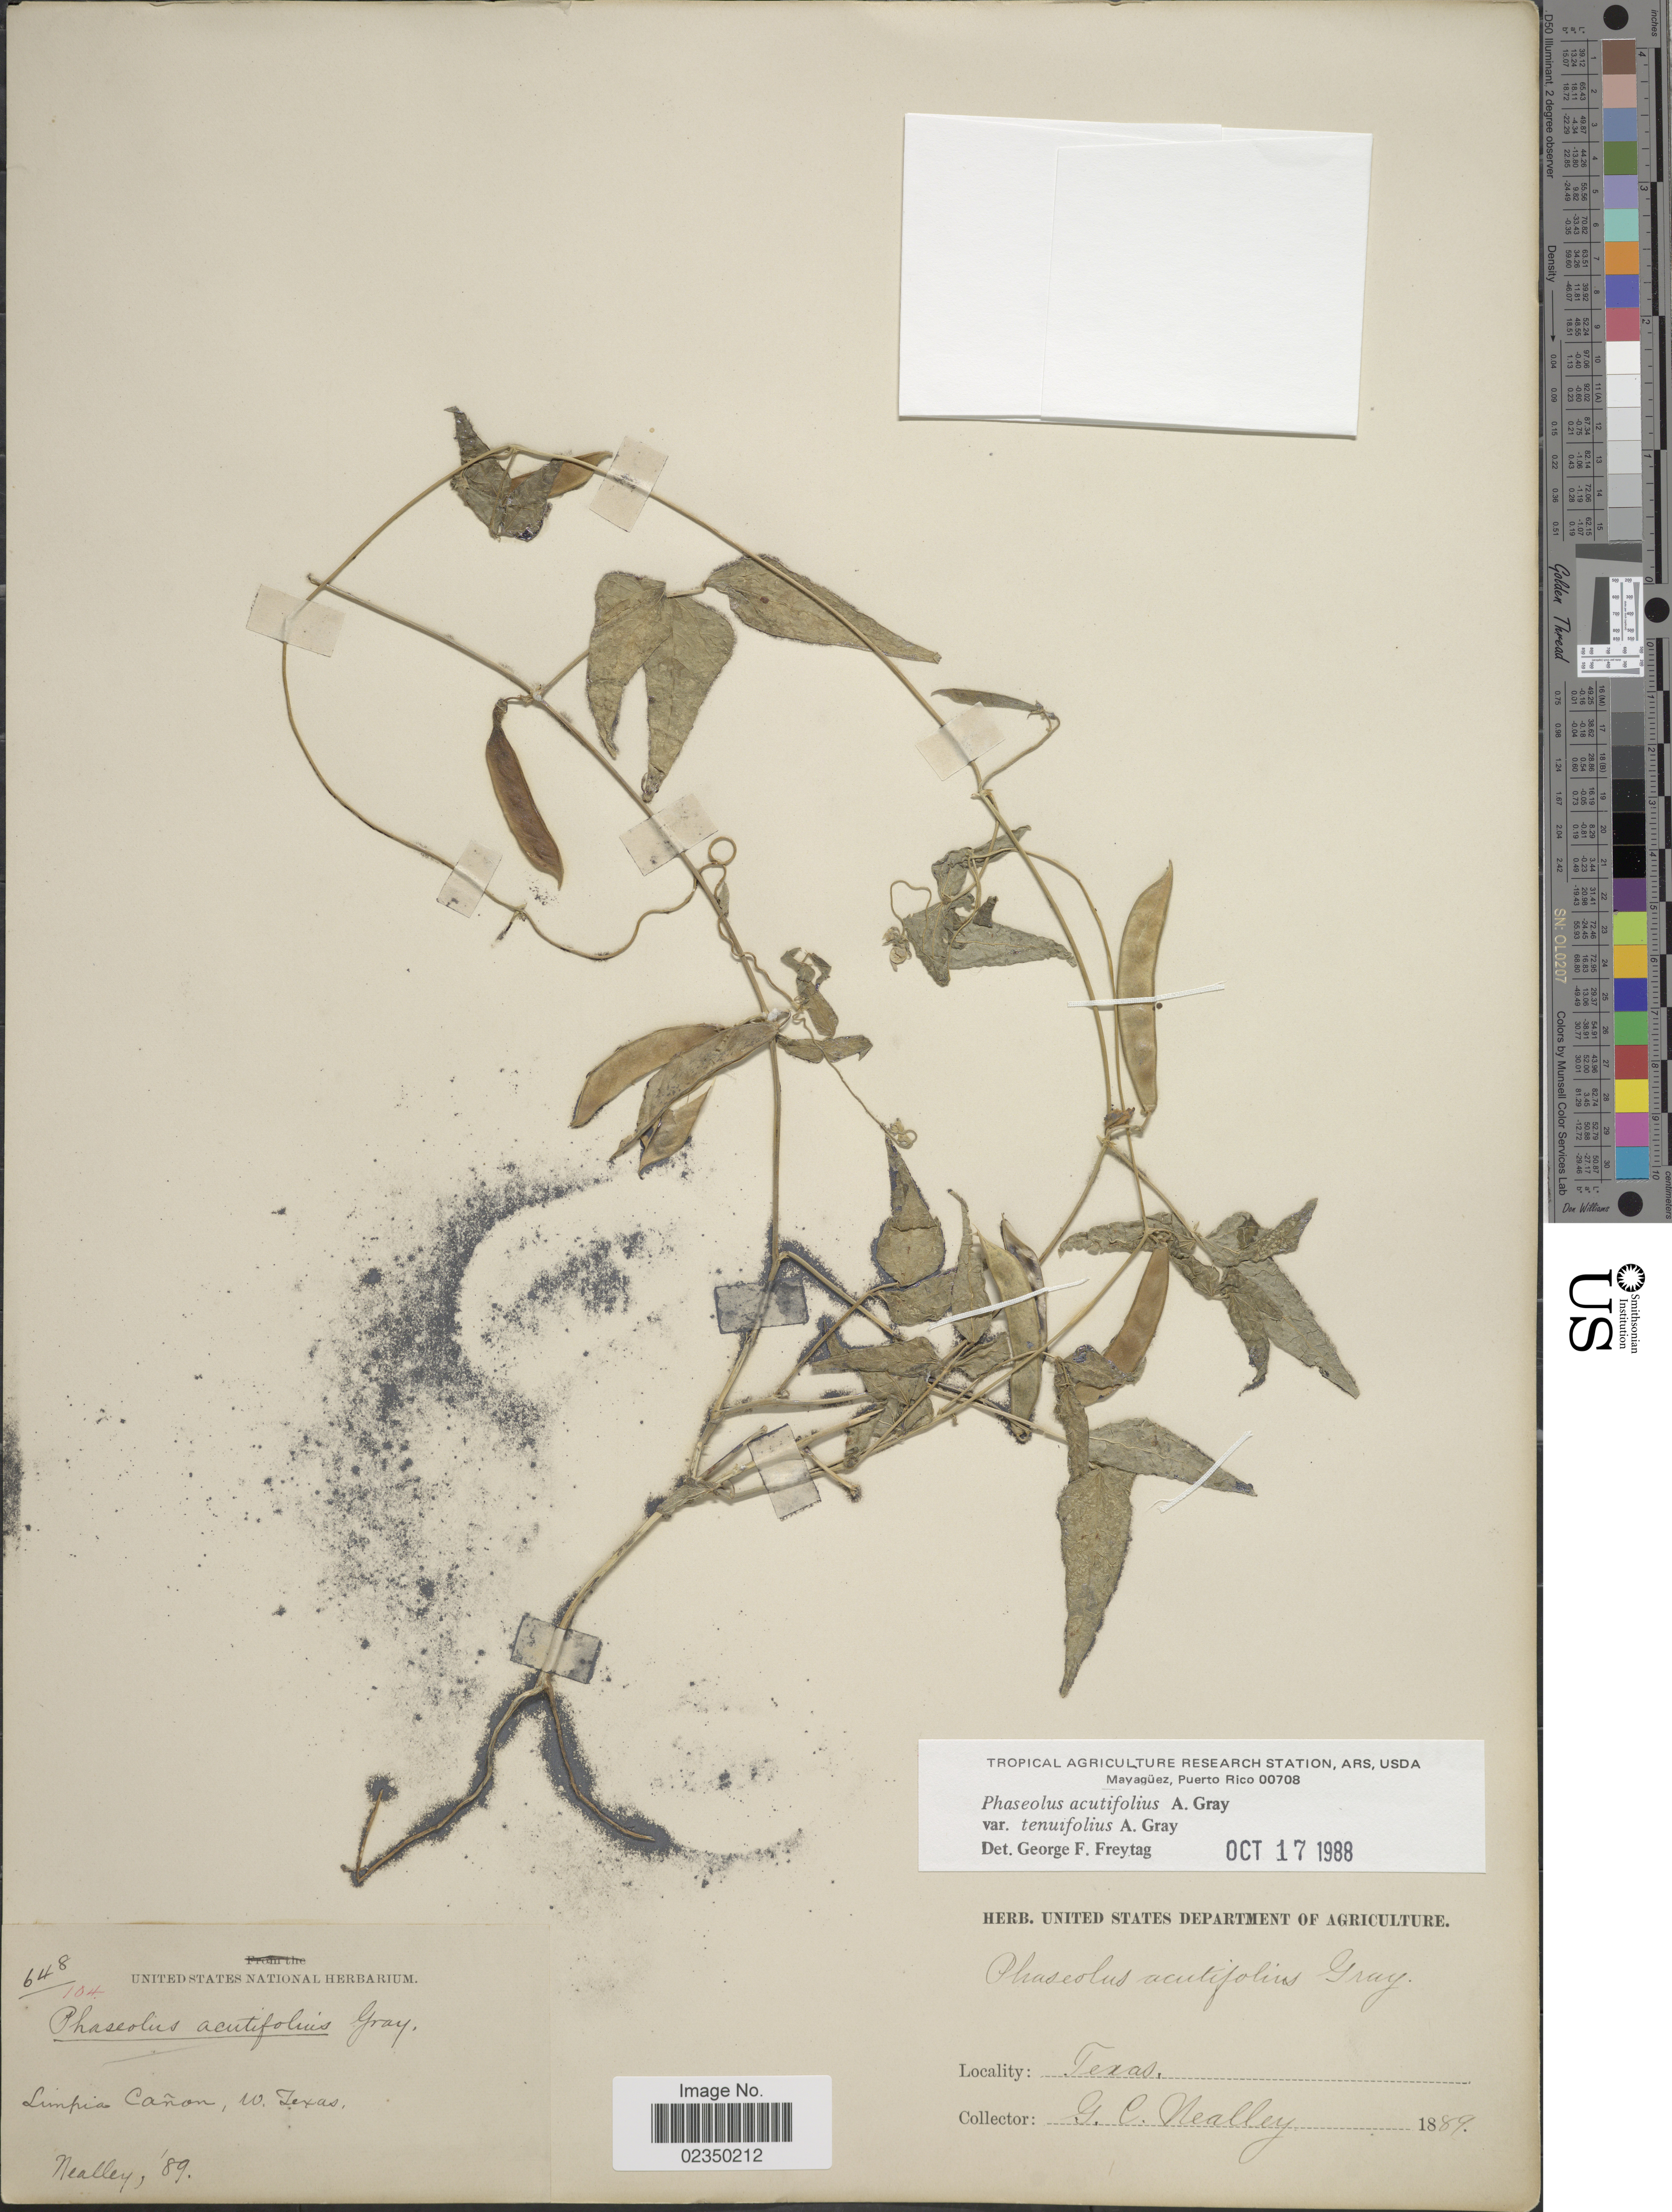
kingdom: Plantae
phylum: Tracheophyta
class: Magnoliopsida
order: Fabales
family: Fabaceae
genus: Phaseolus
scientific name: Phaseolus acutifolius var. tenuifolius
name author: A. Gray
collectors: G. C. Nealley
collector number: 648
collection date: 1889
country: United States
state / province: Texas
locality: Limpia Canon, W. Texas